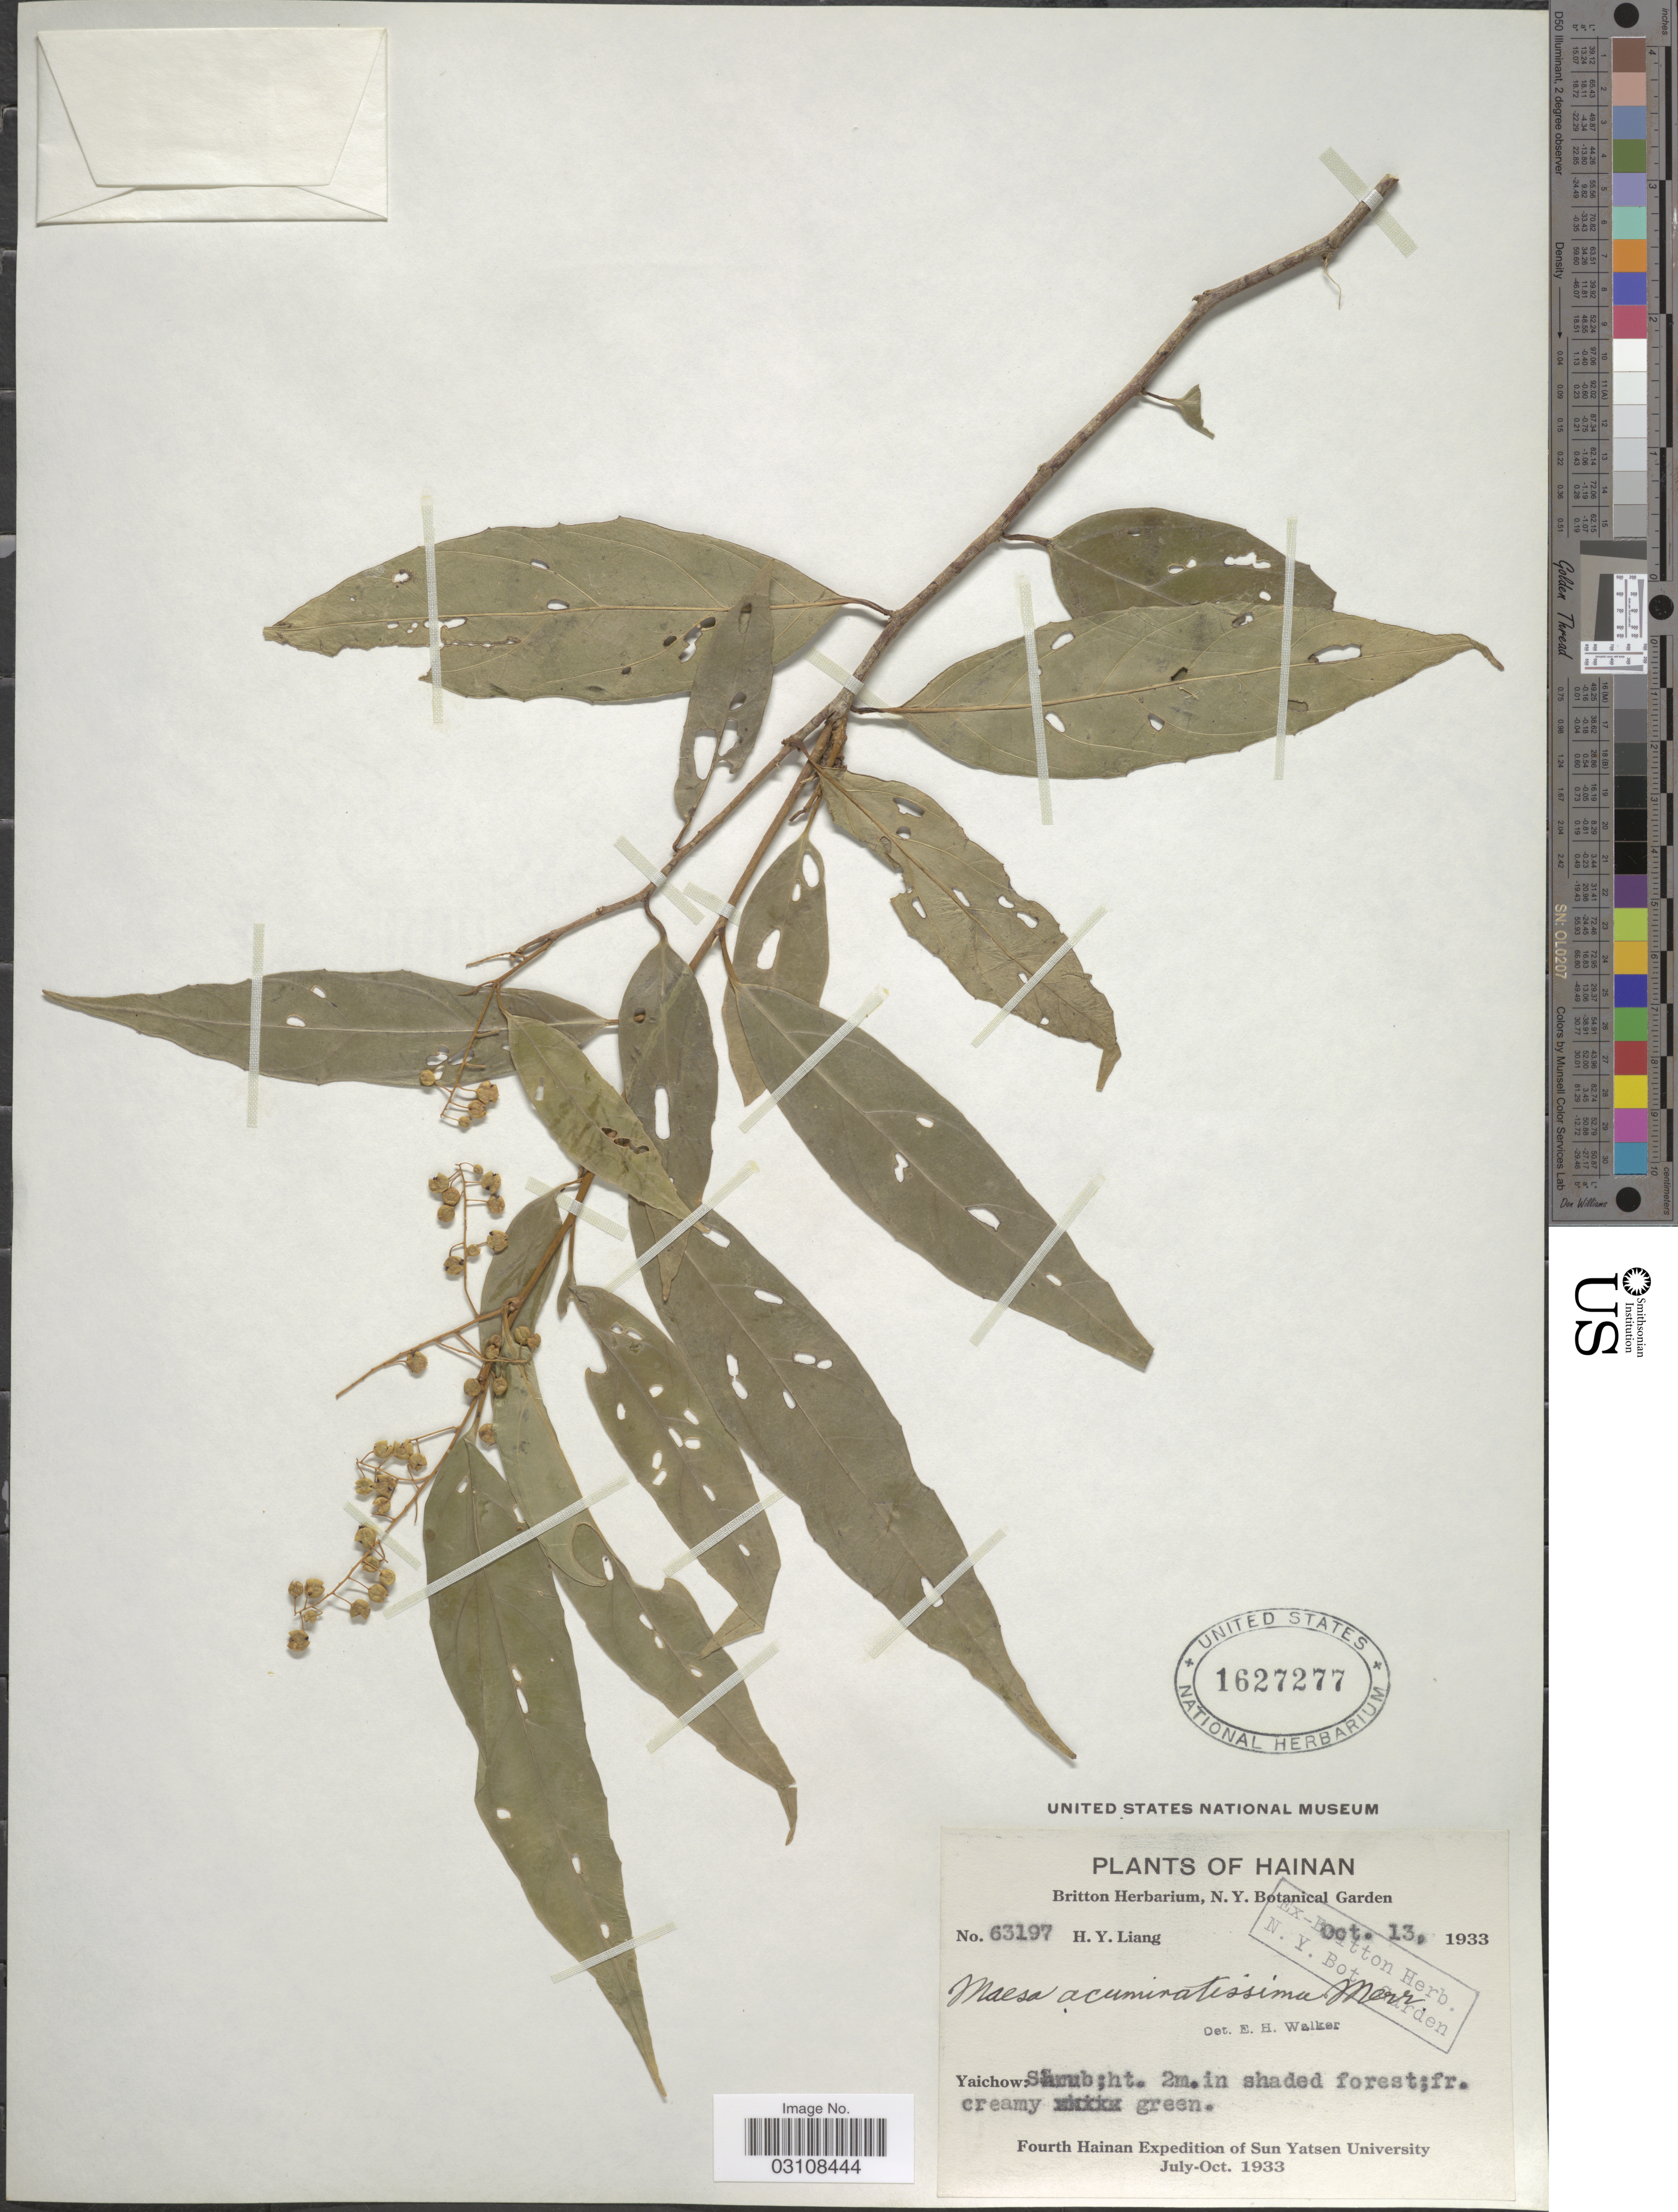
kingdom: Plantae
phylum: Tracheophyta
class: Magnoliopsida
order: Ericales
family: Primulaceae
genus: Maesa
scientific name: Maesa acuminatissima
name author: Merr.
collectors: H. Y. Liang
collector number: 63197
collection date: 1933-10-13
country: China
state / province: Hainan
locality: Yaichow.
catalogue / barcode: US 1627277